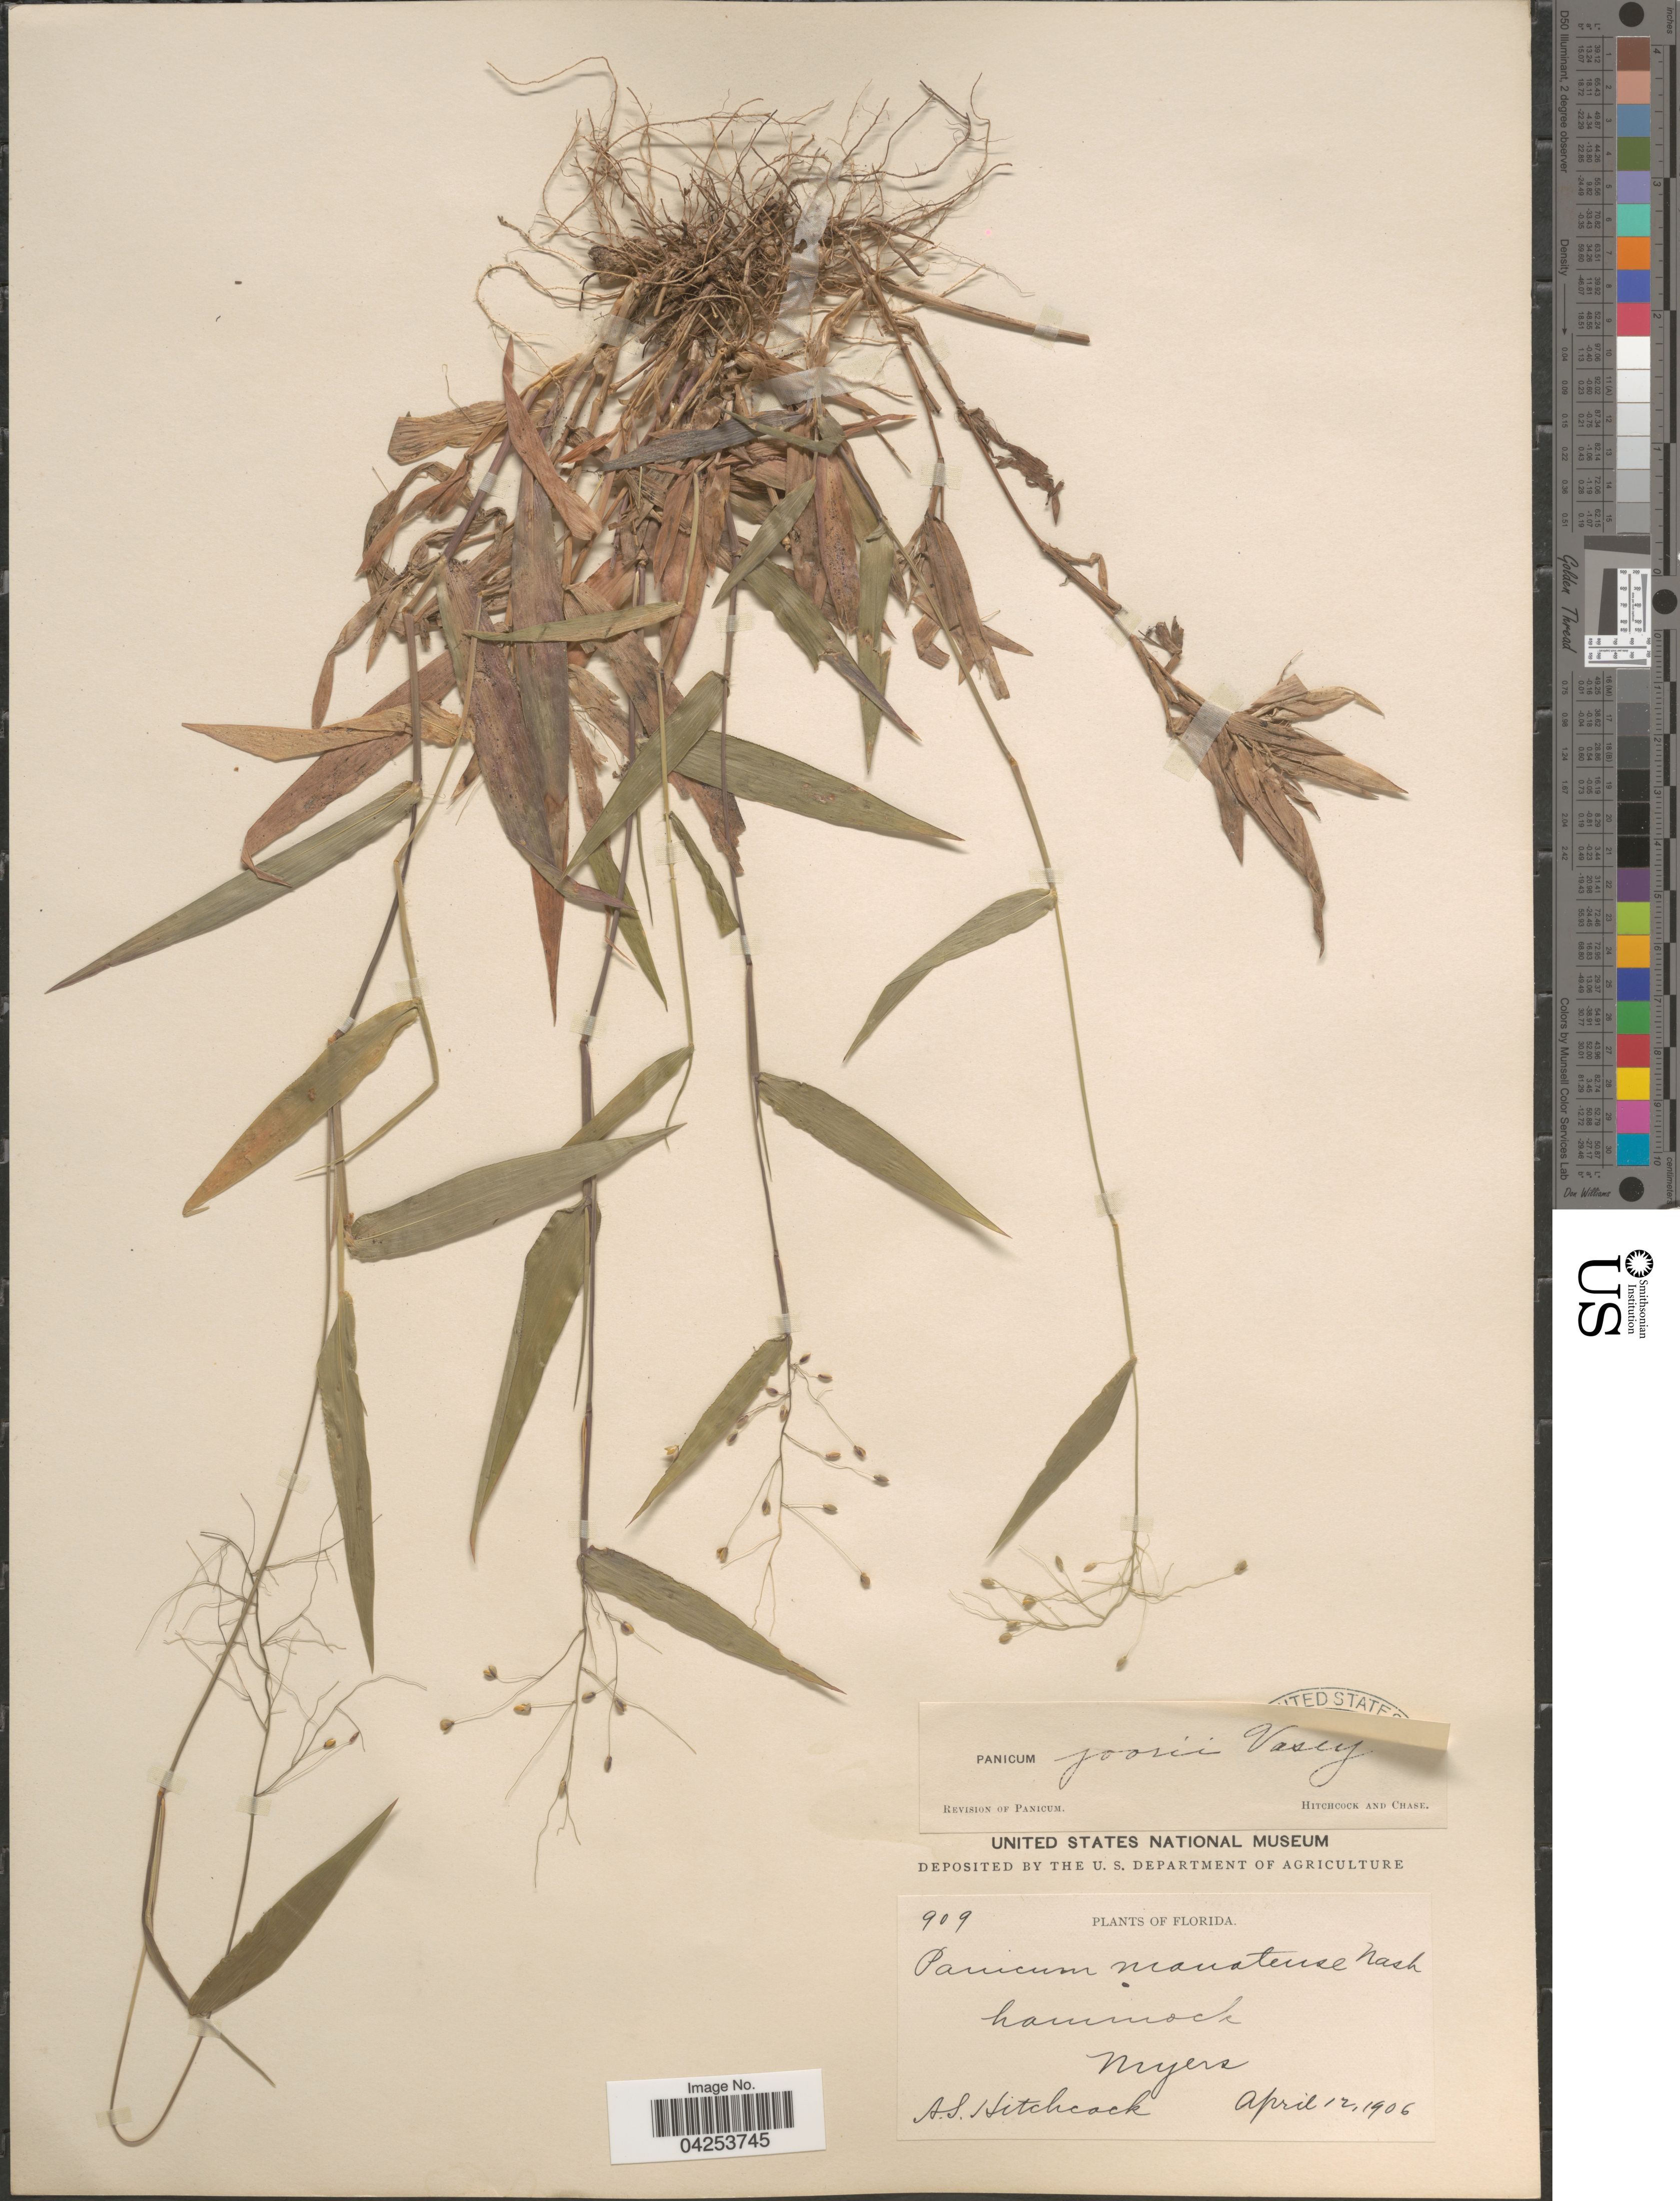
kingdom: Plantae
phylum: Tracheophyta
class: Liliopsida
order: Poales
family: Poaceae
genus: Dichanthelium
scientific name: Dichanthelium commutatum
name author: (Schult.) Gould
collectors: A. S. Hitchcock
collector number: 909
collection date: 1906-04-12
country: United States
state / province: Florida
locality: Hammock, Myers.